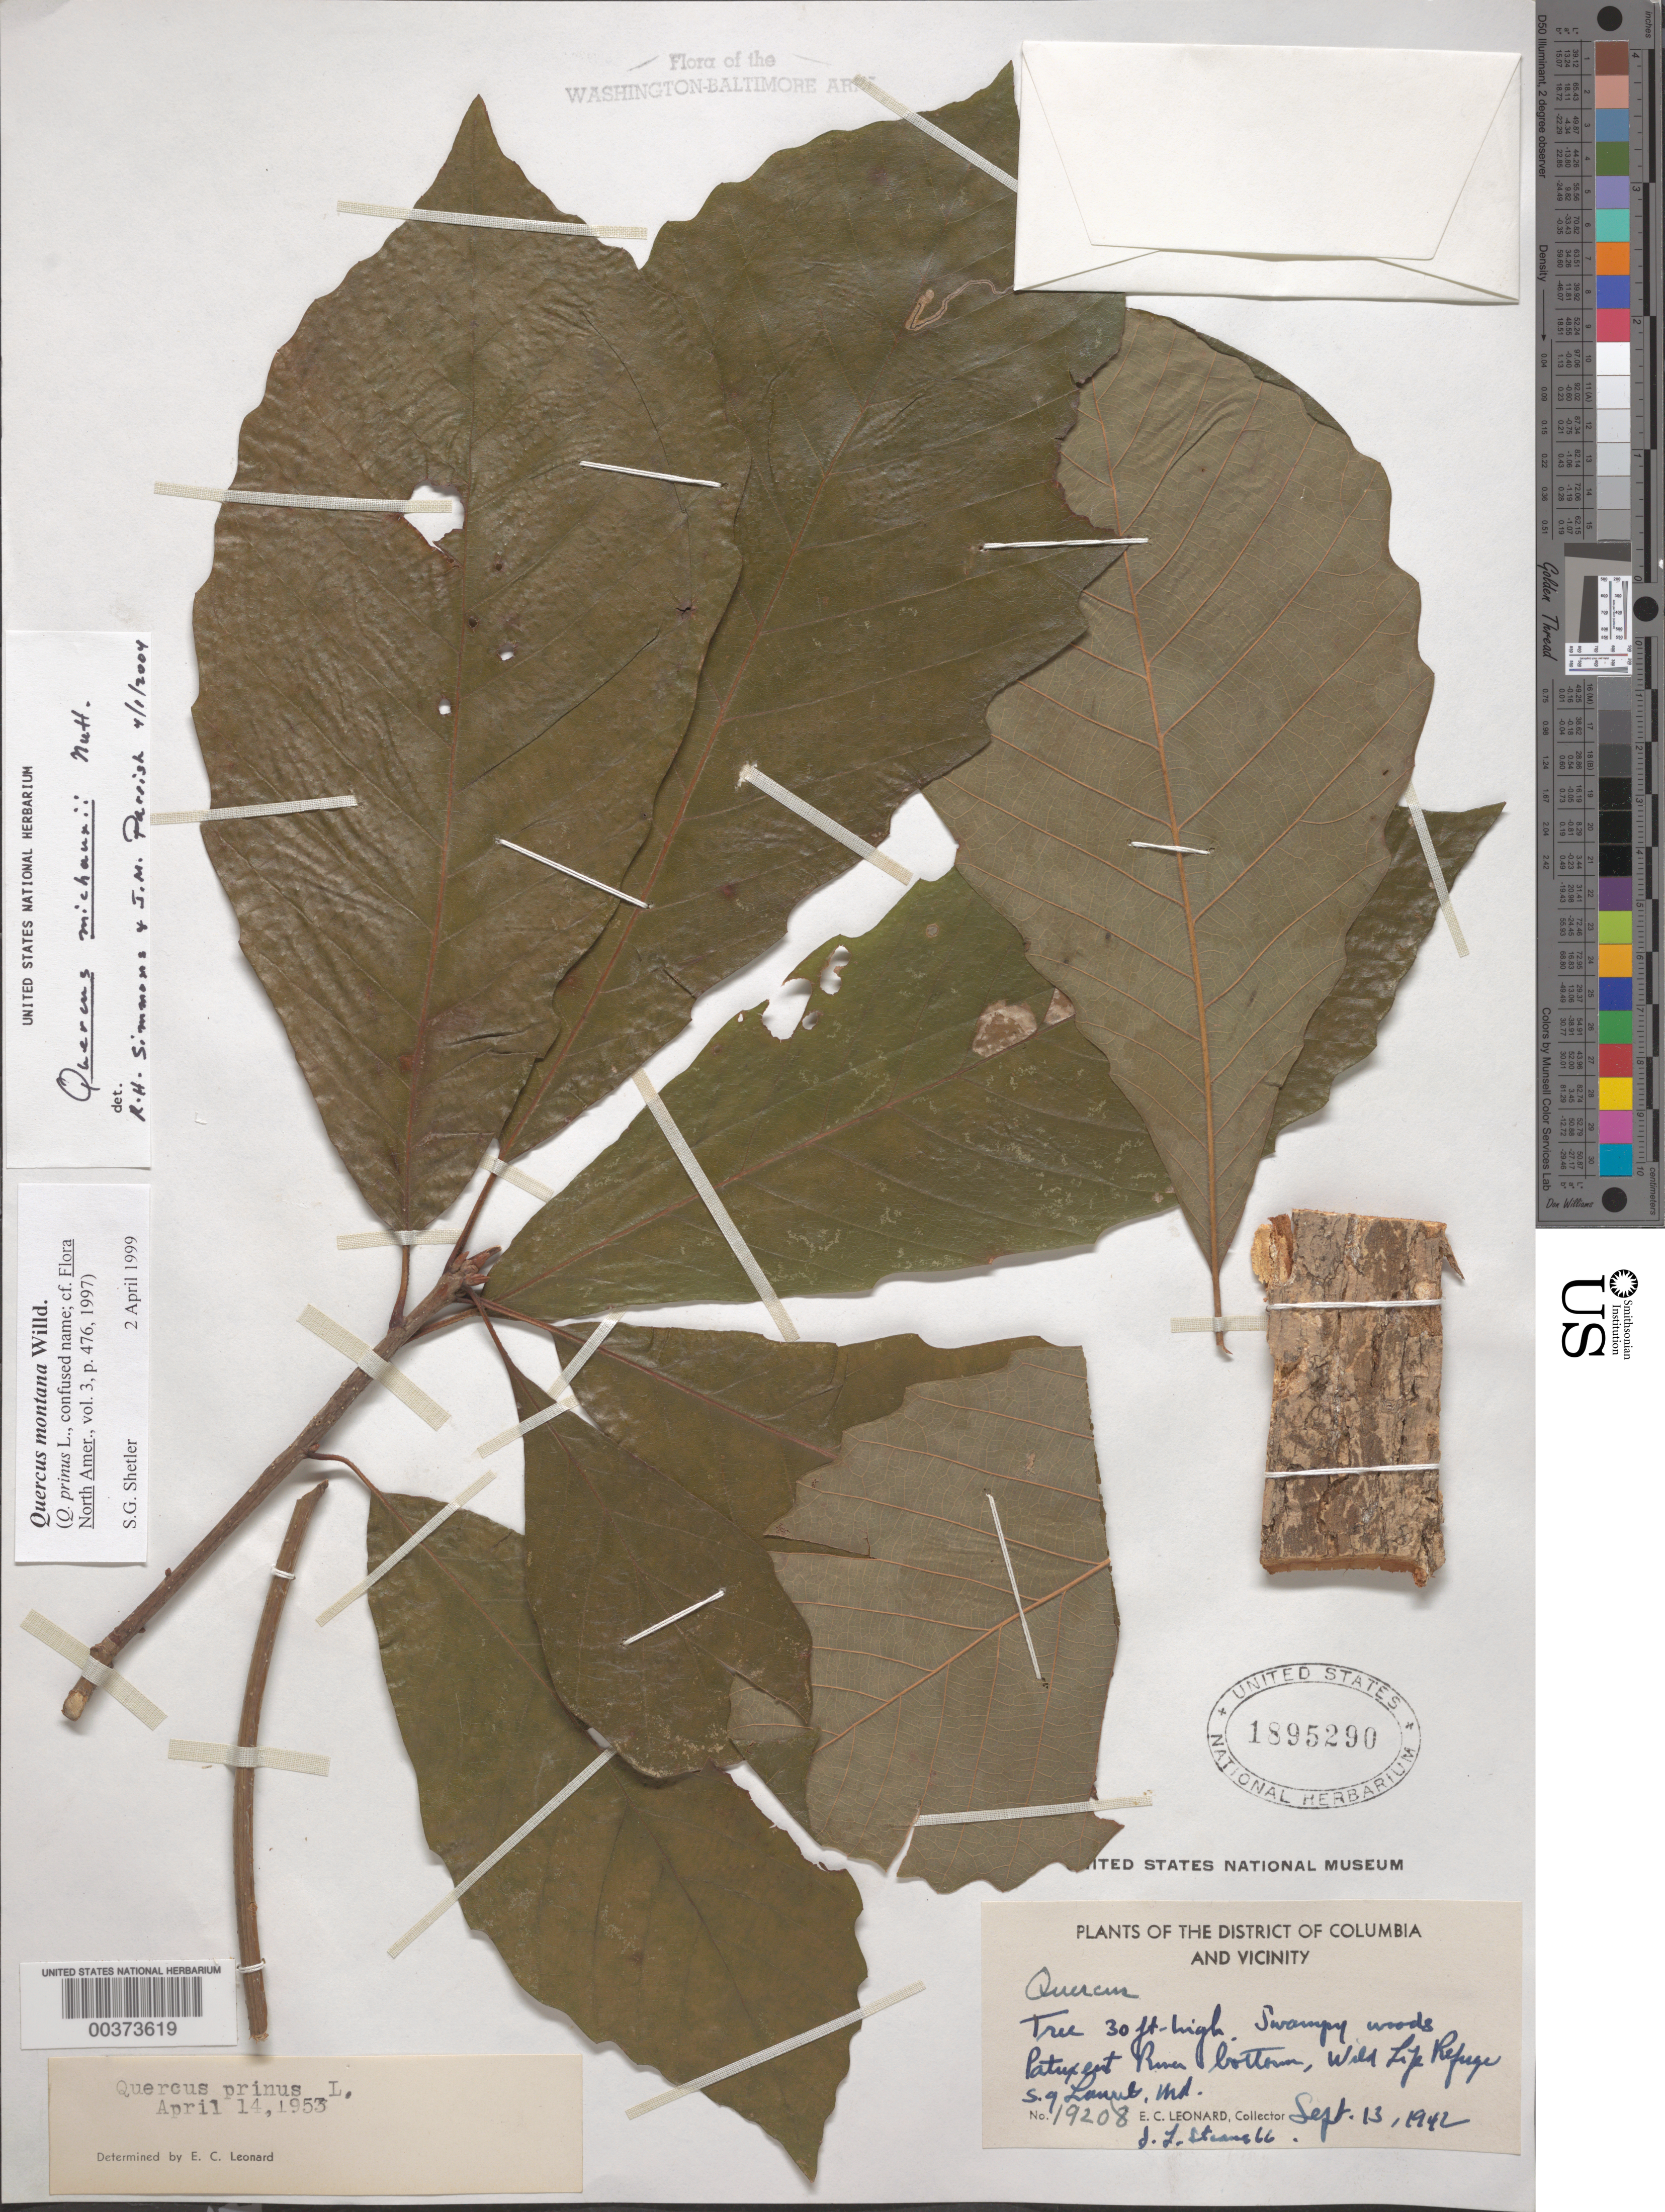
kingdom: Plantae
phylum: Tracheophyta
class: Magnoliopsida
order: Fagales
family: Fagaceae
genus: Quercus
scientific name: Quercus michauxii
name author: Nutt.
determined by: Simmons, R. H., (UNITED STATES)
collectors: E. C. Leonard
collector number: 19208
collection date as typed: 13 Sep 1942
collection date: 1942-09-13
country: United States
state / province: Maryland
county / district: Prince George's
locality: Patuxent River, Wildlife Refuge, south of Laurel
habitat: Swampy bottom woods.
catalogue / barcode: US 1895290